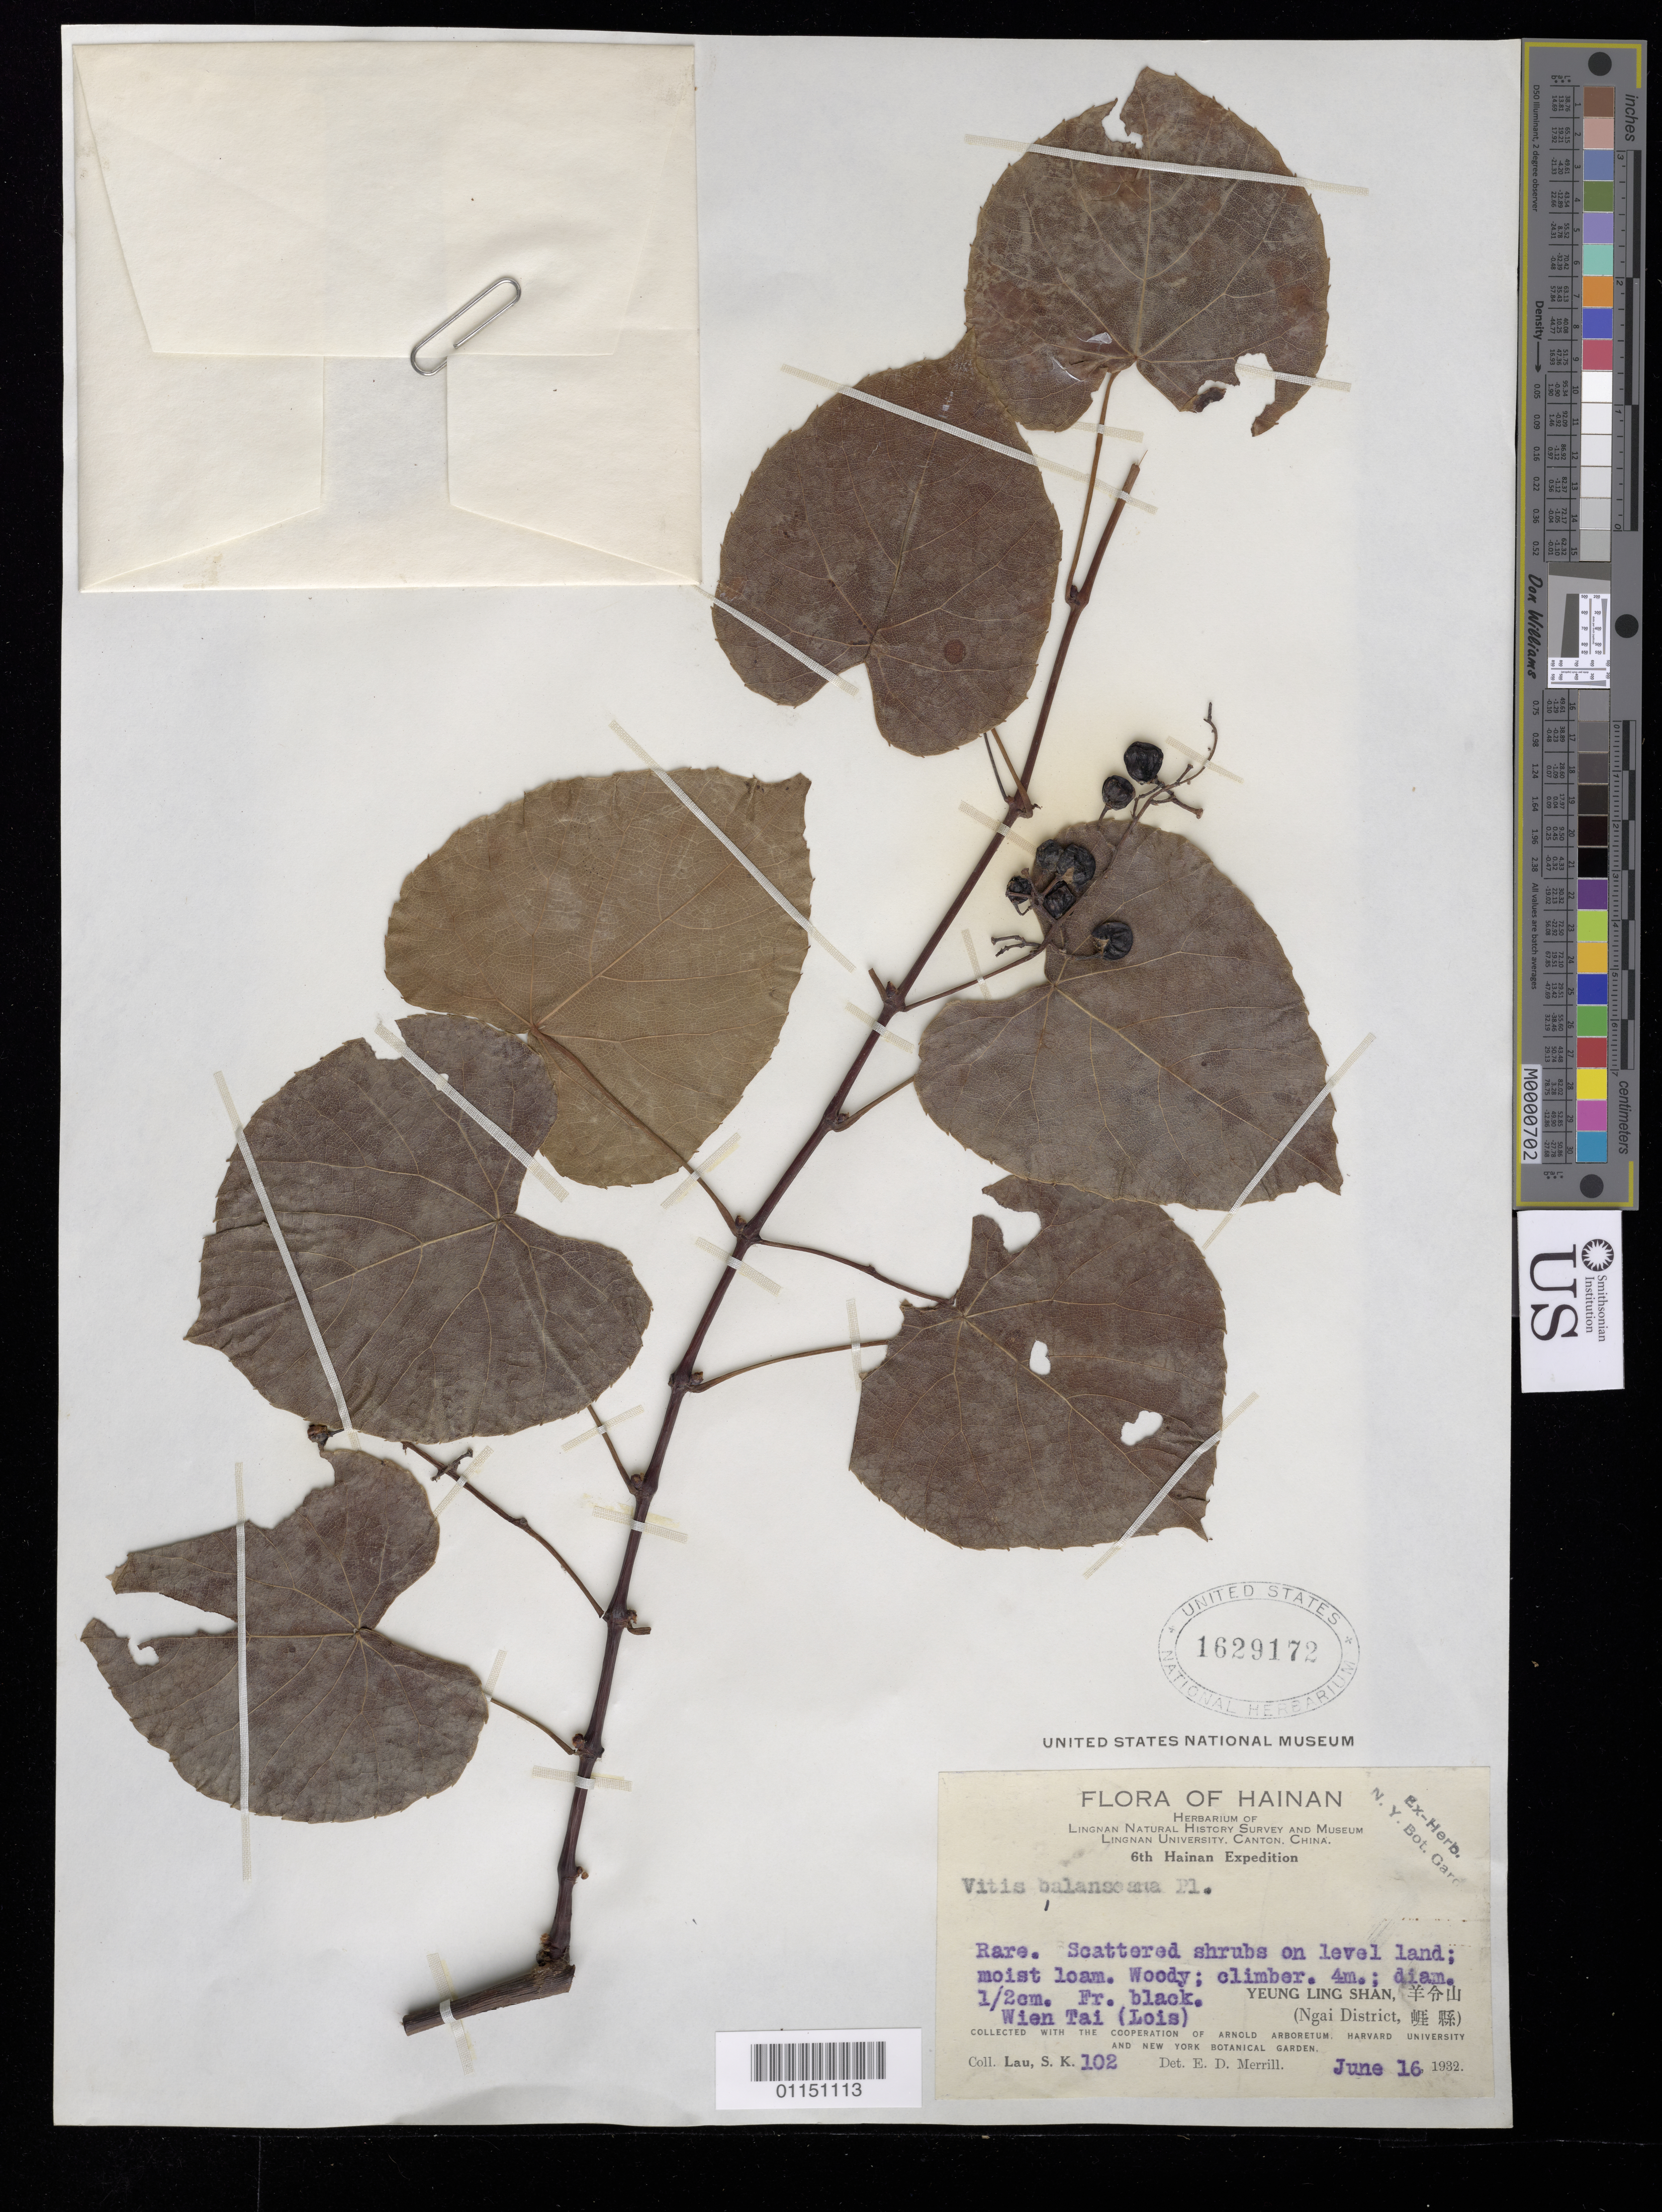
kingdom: Plantae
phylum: Tracheophyta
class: Magnoliopsida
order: Vitales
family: Vitaceae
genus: Vitis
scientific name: Vitis balansana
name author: Planch.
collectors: S. K. Lau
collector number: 102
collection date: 1932-06-16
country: China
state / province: Hainan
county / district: Ngai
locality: Yeung Ling Shan.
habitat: Rare. Scattered shrubs on level land. Woody; climber.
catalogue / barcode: US 1629172